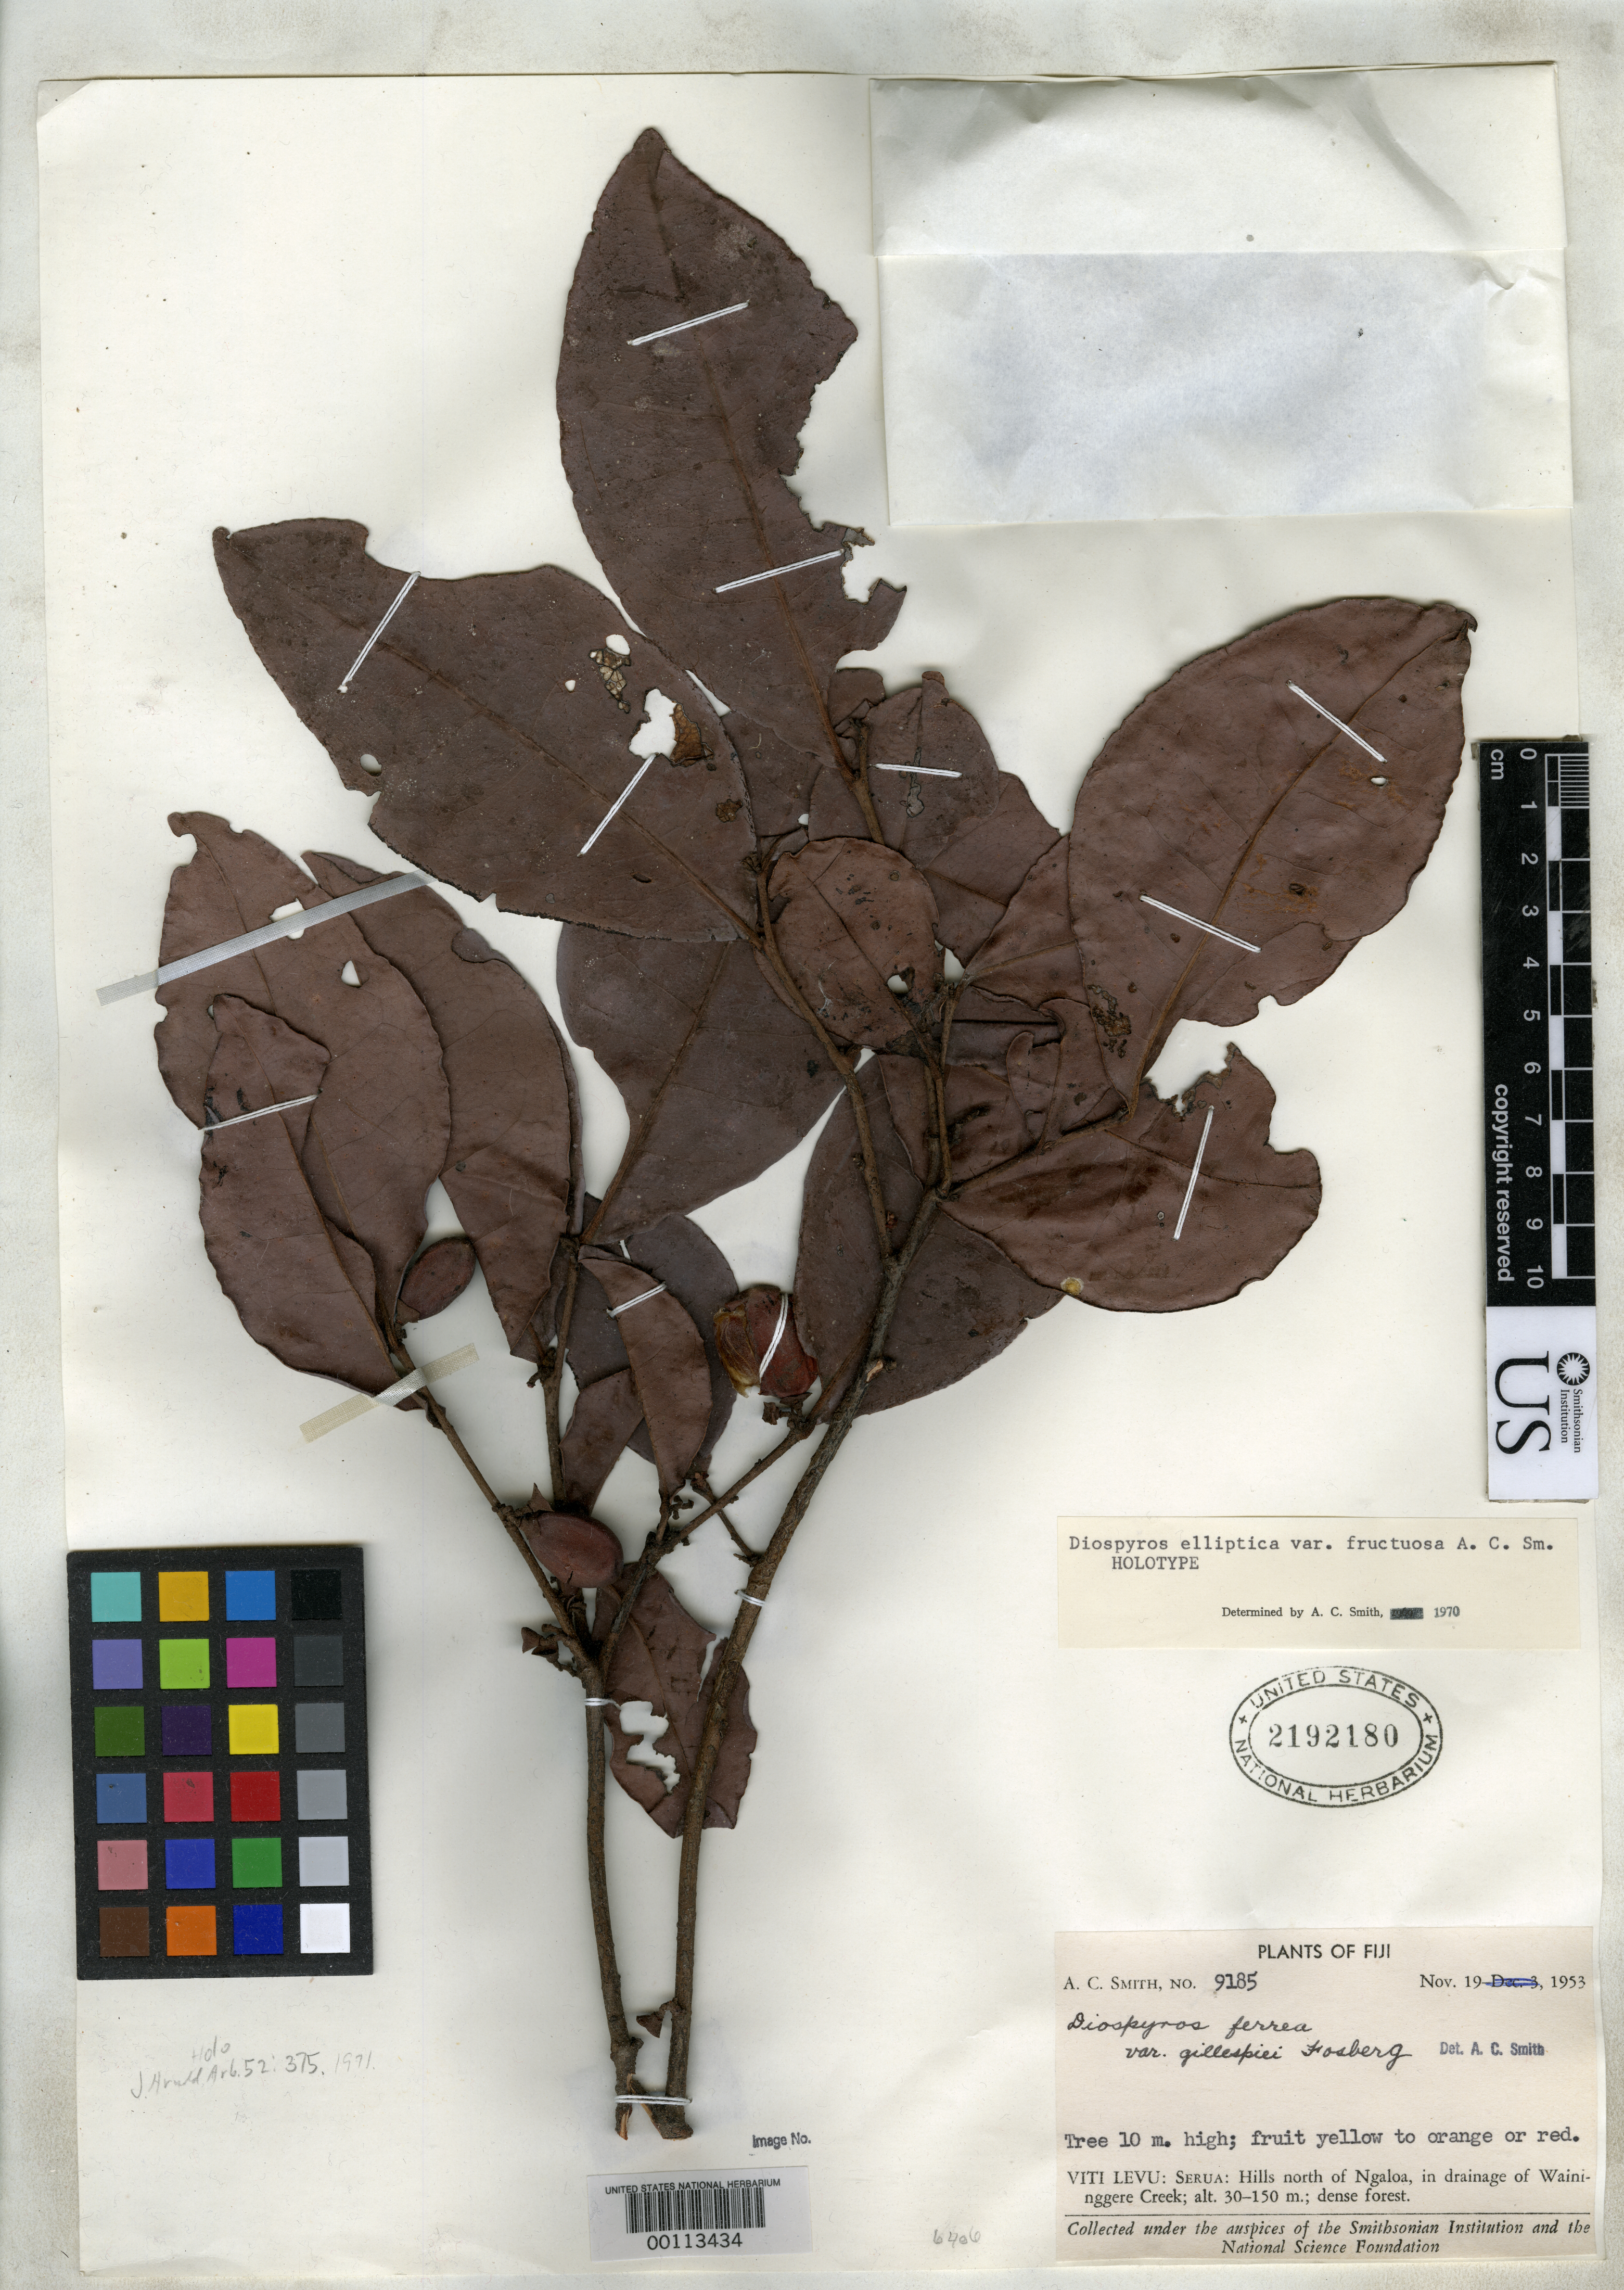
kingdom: Plantae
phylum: Tracheophyta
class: Magnoliopsida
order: Ericales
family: Ebenaceae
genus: Diospyros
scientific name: Diospyros elliptica var. fructosa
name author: A.C. Sm.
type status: Holotype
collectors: A. C. Smith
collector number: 9185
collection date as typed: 19 Nov 1953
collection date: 1953-11-19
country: Fiji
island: Serua Reef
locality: N of Ngaloa. [Viti Levu Group]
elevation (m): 30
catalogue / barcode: US 2192180